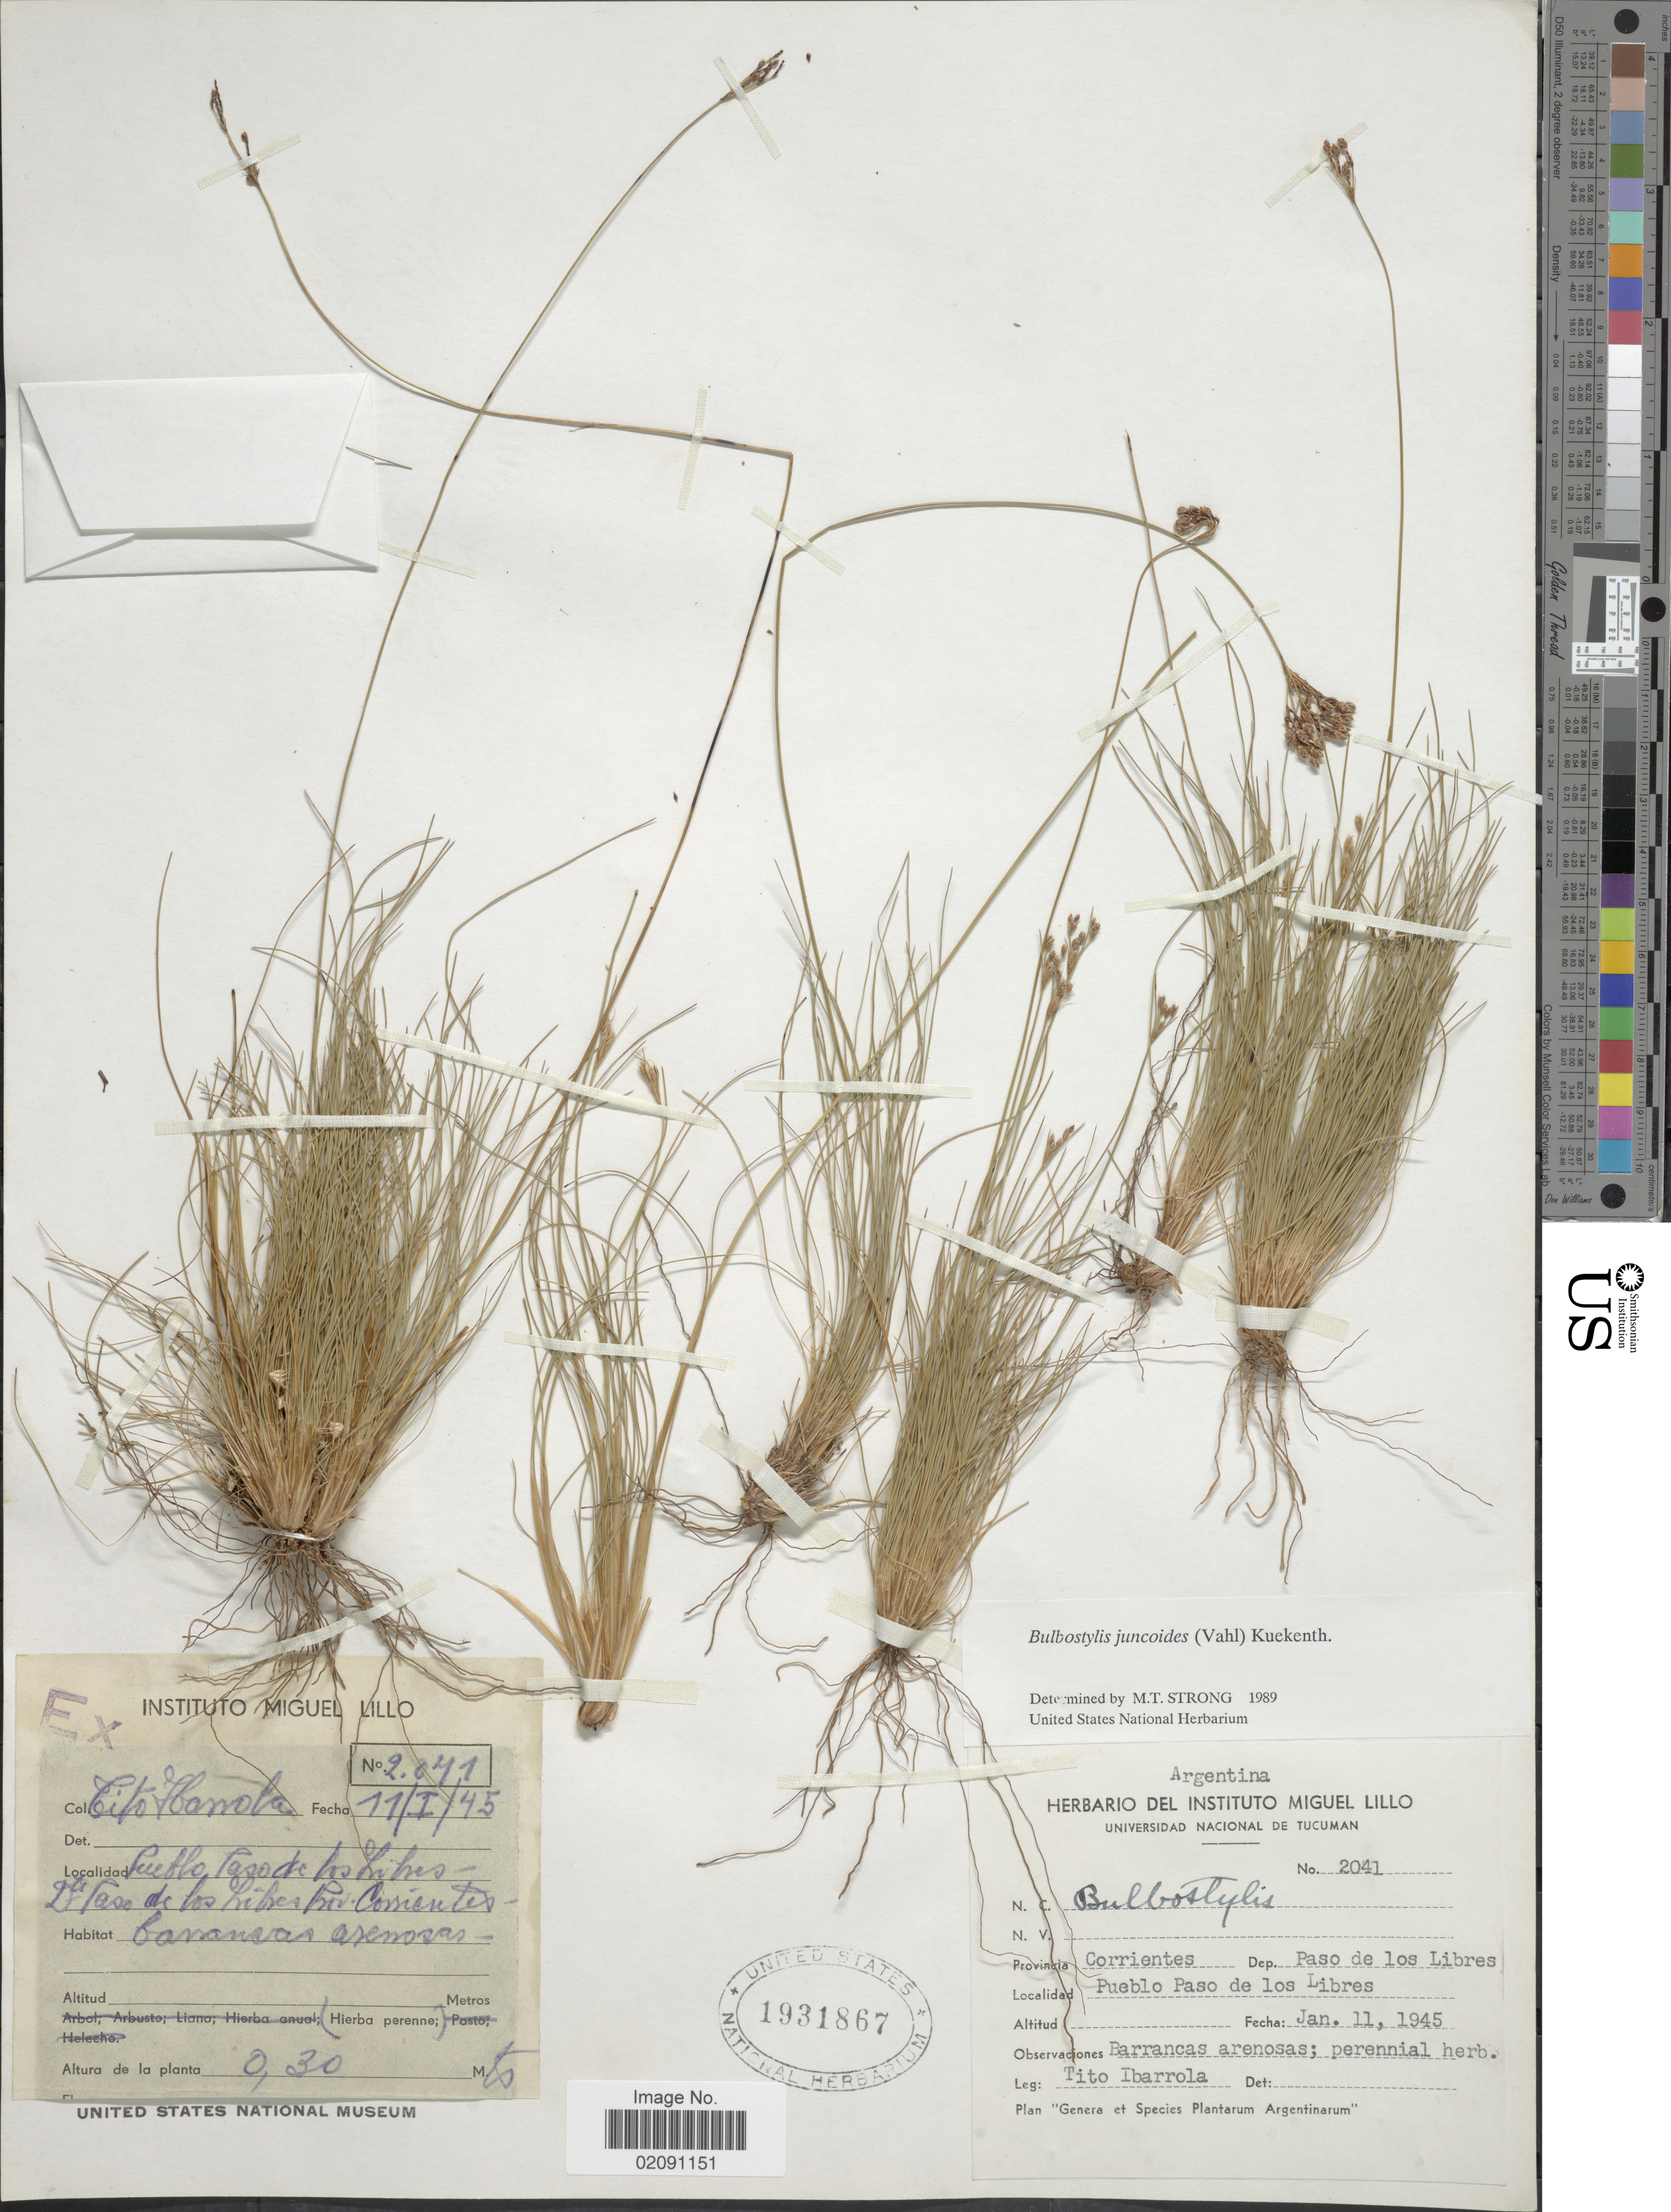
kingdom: Plantae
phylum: Tracheophyta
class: Liliopsida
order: Poales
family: Cyperaceae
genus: Bulbostylis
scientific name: Bulbostylis juncoides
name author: (Vahl) Kük. ex Herter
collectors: T. Ibarrola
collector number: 2041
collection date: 1945-01-11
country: Argentina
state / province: Corrientes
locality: Dep. Paso de los Libres, Pueblo Paso de los Libres, barrancas arenosas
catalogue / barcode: US 1931867